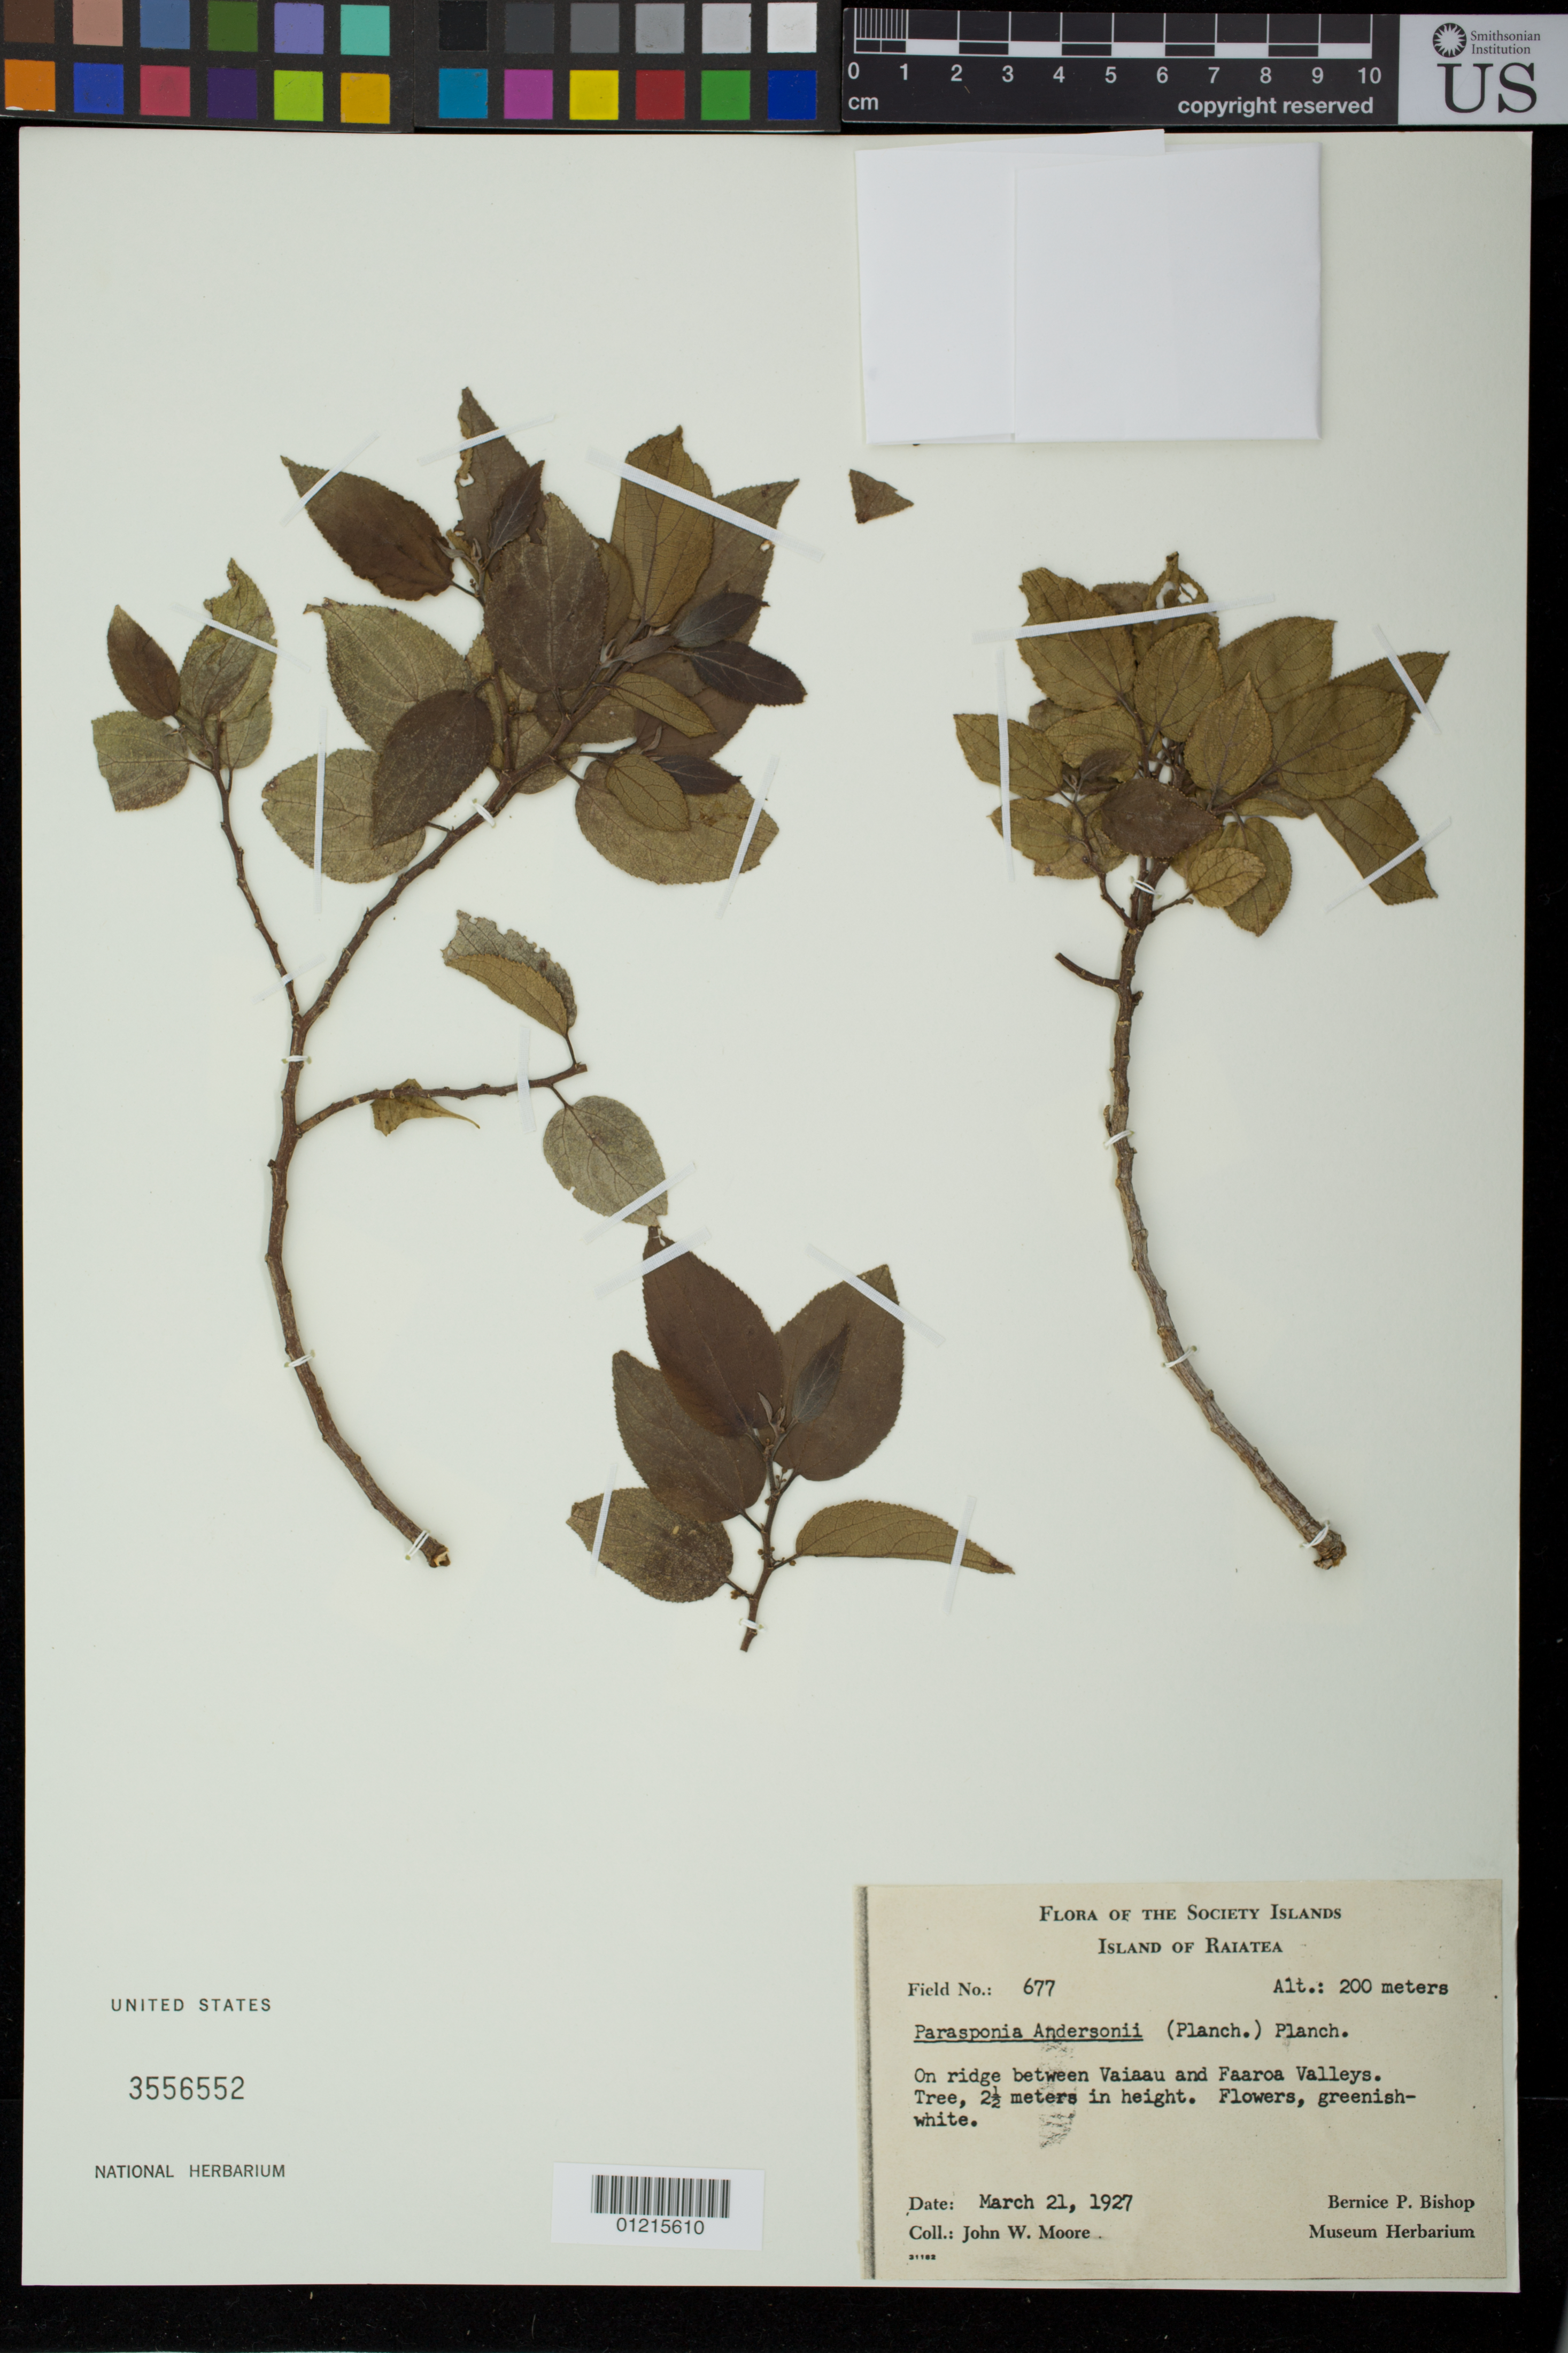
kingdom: Plantae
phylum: Tracheophyta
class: Magnoliopsida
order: Rosales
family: Cannabaceae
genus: Parasponia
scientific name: Parasponia andersonii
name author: Planch.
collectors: J. Moore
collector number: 677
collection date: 1927-03-21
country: French Polynesia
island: Raiatea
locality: On ridge between Vaiaau and Faaroa Valleys.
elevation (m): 200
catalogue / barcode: US 3556552